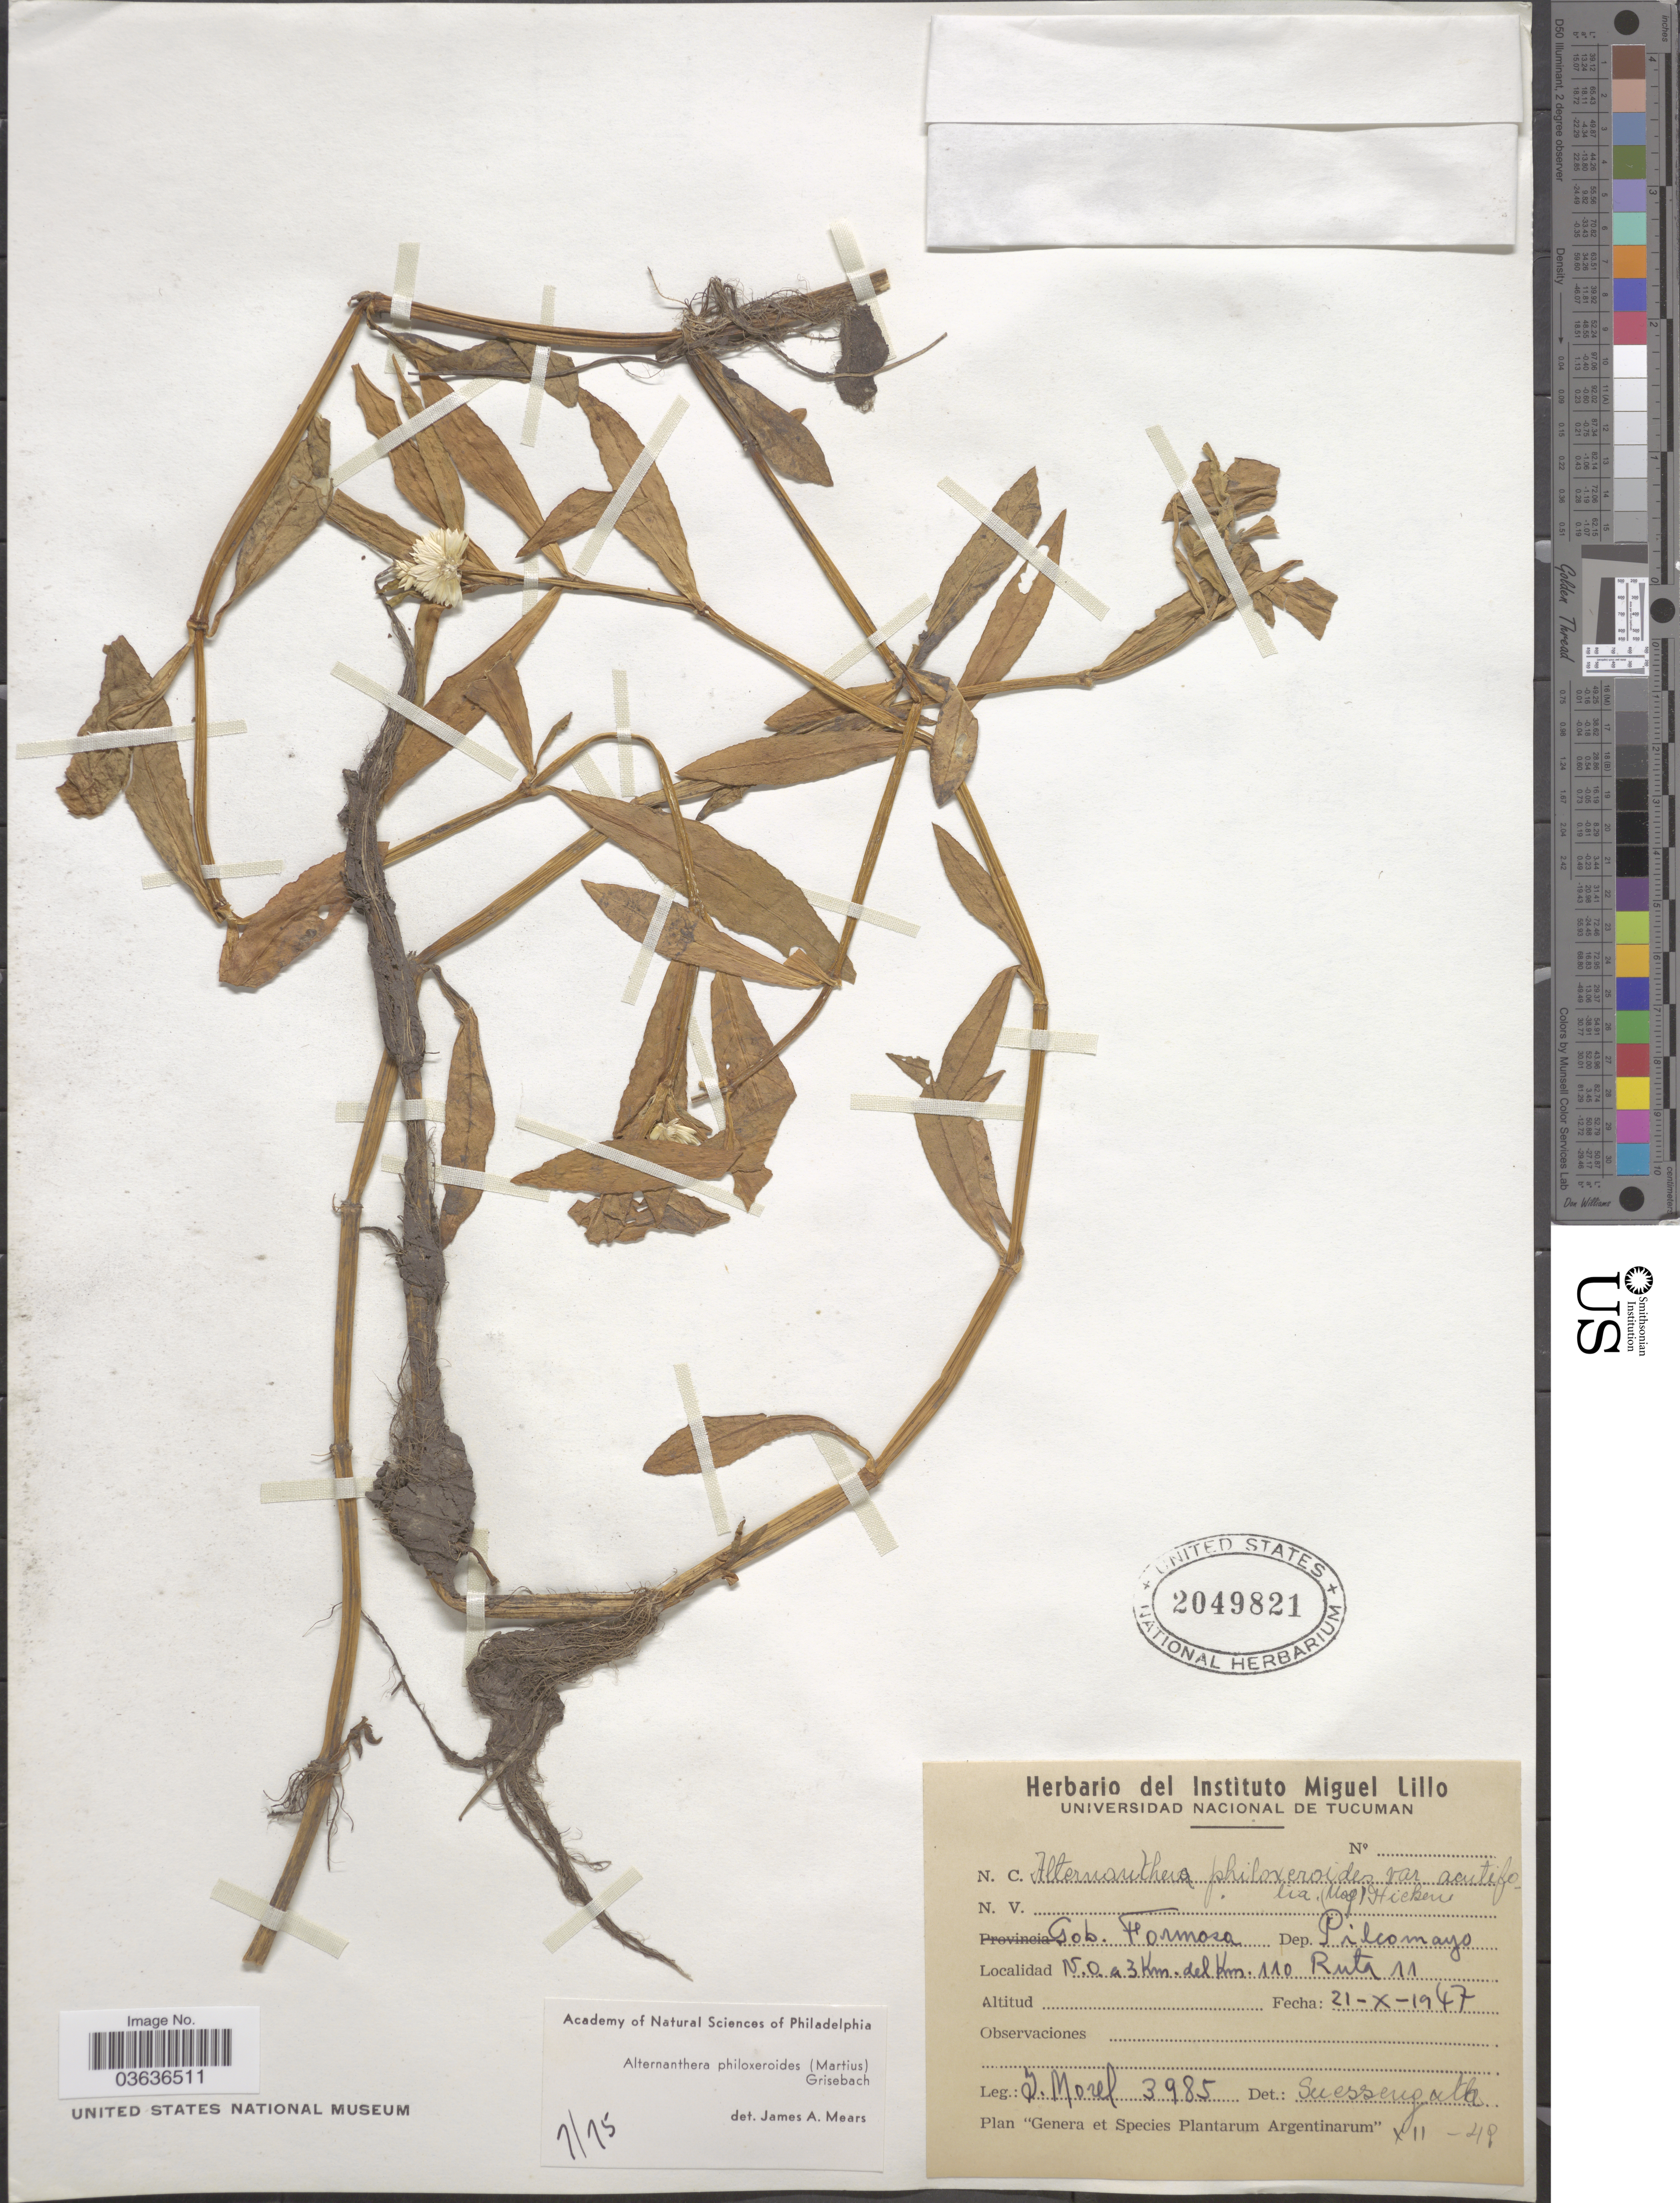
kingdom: Plantae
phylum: Tracheophyta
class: Magnoliopsida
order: Caryophyllales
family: Amaranthaceae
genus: Alternanthera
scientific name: Alternanthera philoxeroides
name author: (Mart.) Griseb.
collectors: I. Morel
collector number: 3985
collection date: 1947-10-21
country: Argentina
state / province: Formosa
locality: Gob. Formosa. Dep. Pilcomayo. N. O. a 3 Km. del Km. 110 Ruta 11.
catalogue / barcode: US 2049821